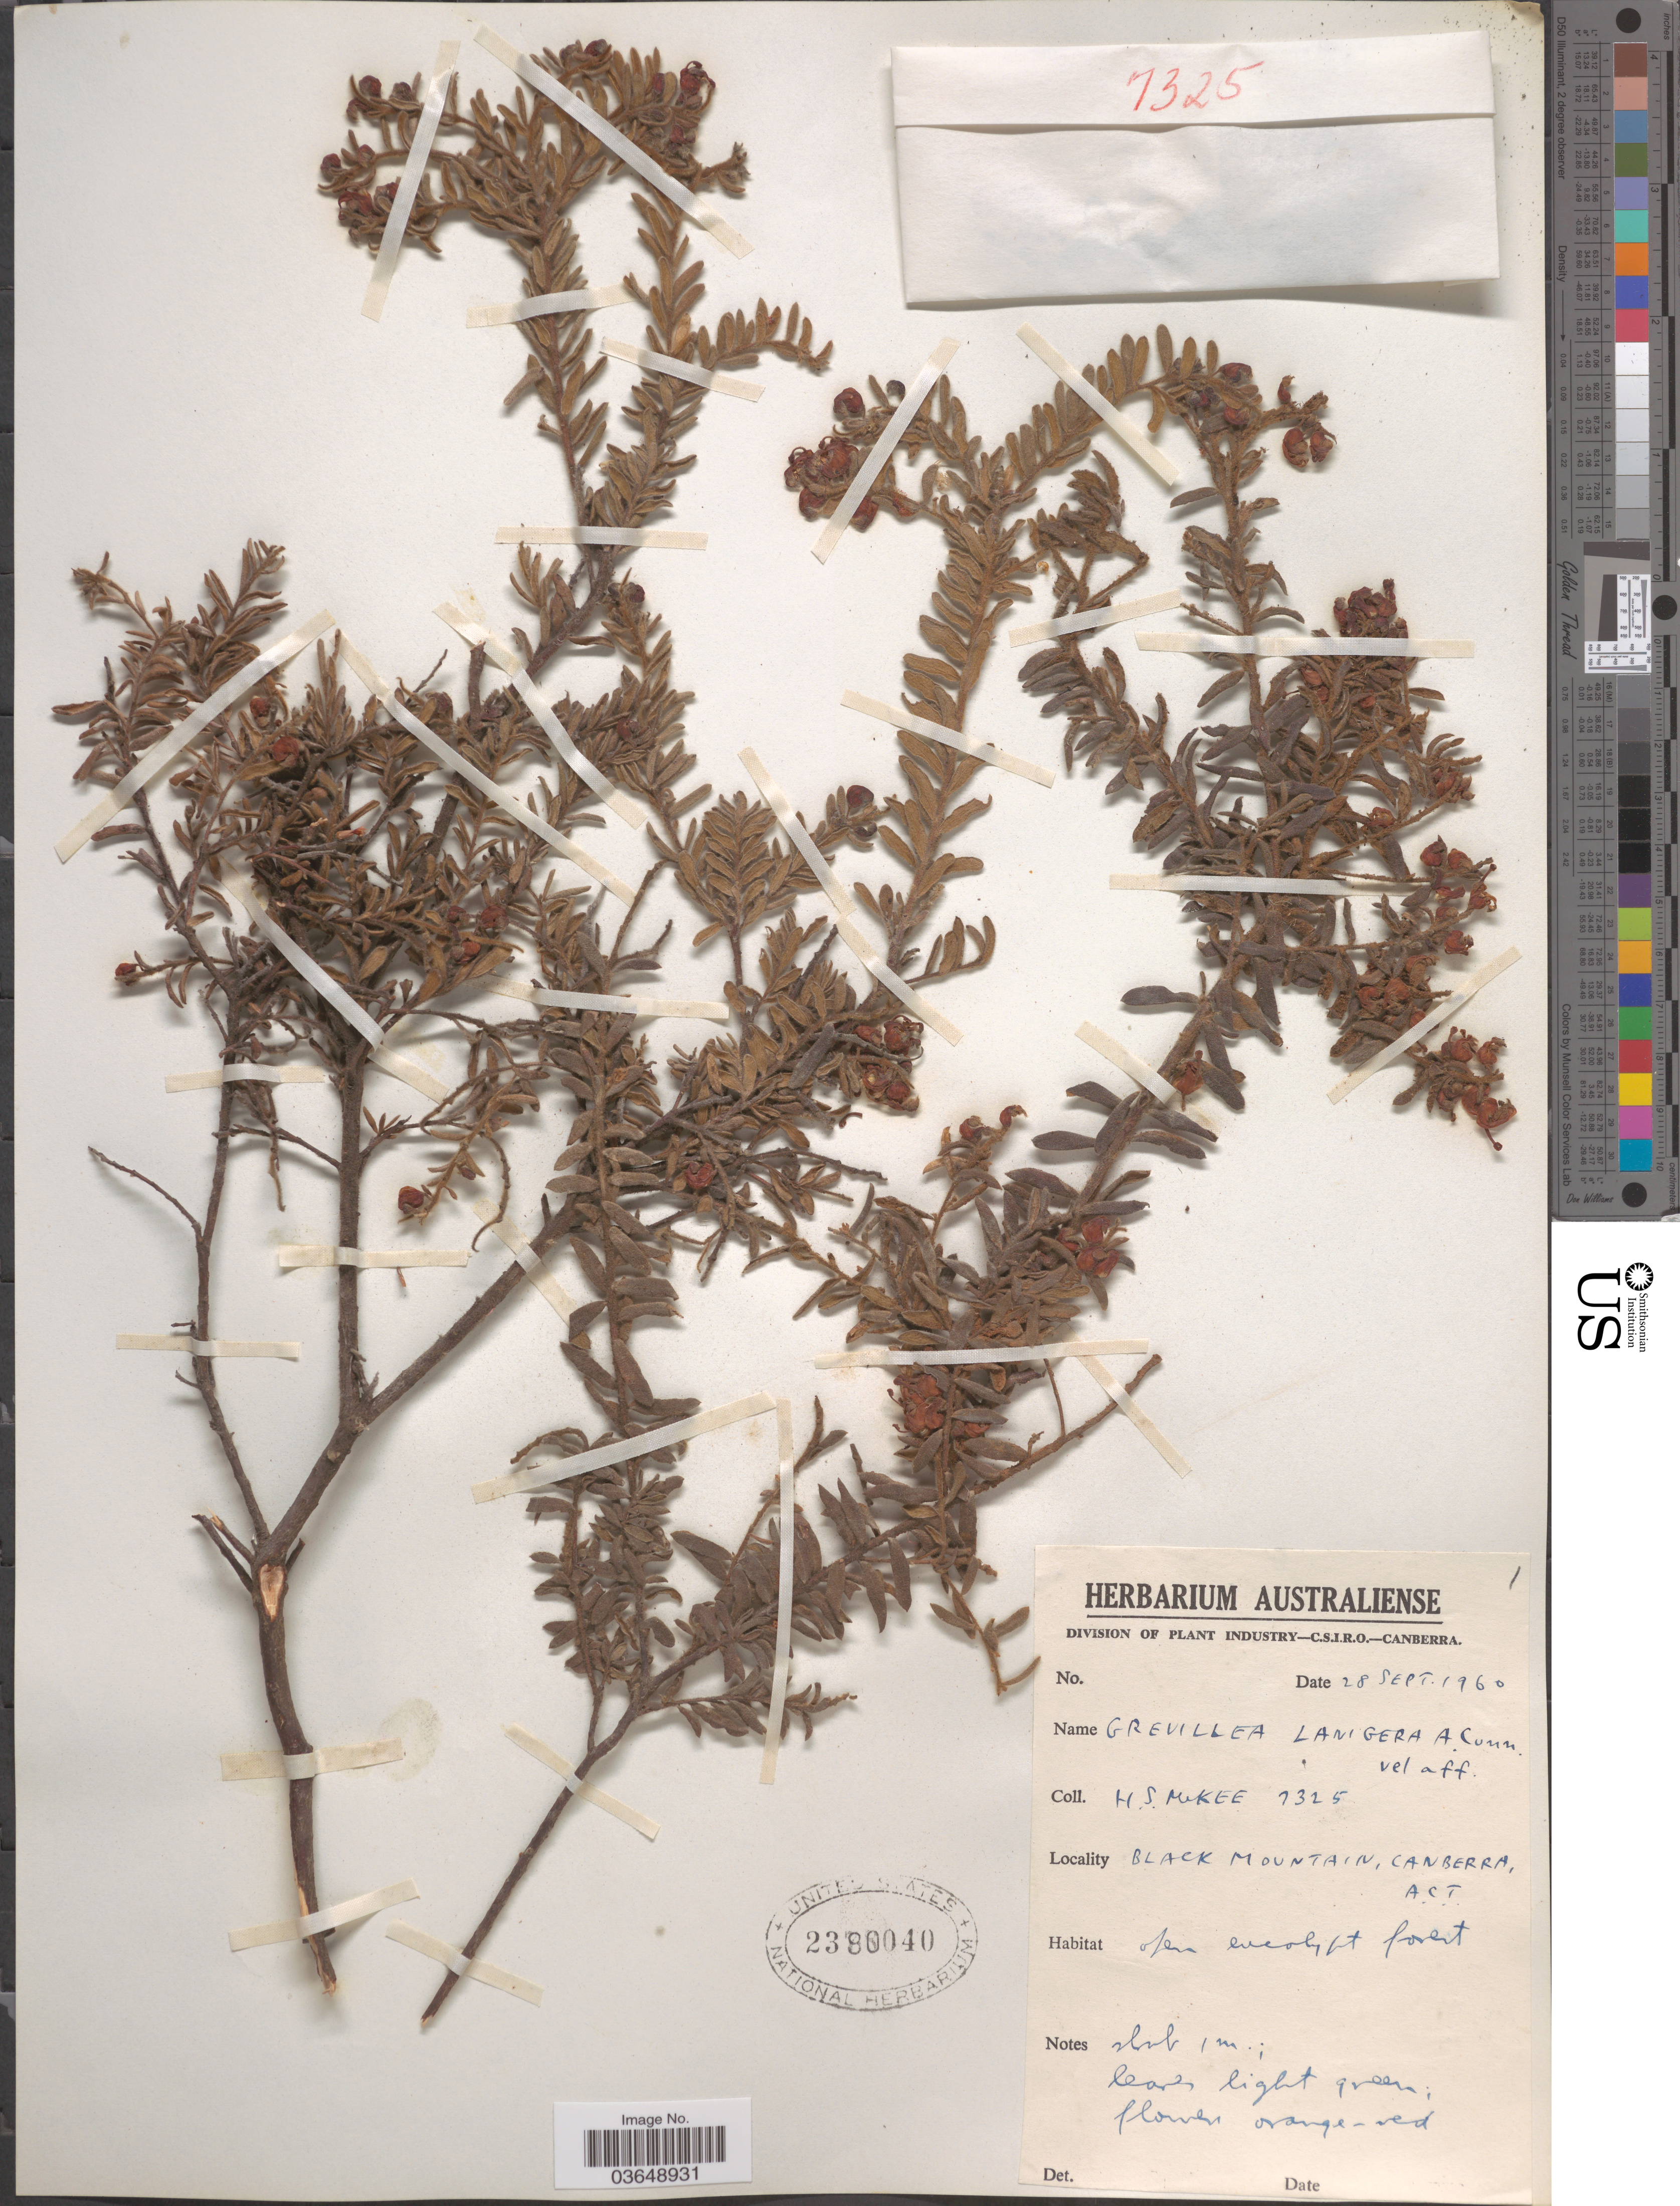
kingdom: Plantae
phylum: Tracheophyta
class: Magnoliopsida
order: Proteales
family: Proteaceae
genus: Grevillea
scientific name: Grevillea lanigera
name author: A. Cunn. ex R. Br.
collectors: H. S. McKee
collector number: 7325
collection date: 1960-09-28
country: Australia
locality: Black Mountain, Canberra, A.C.T.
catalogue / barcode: US 2380040